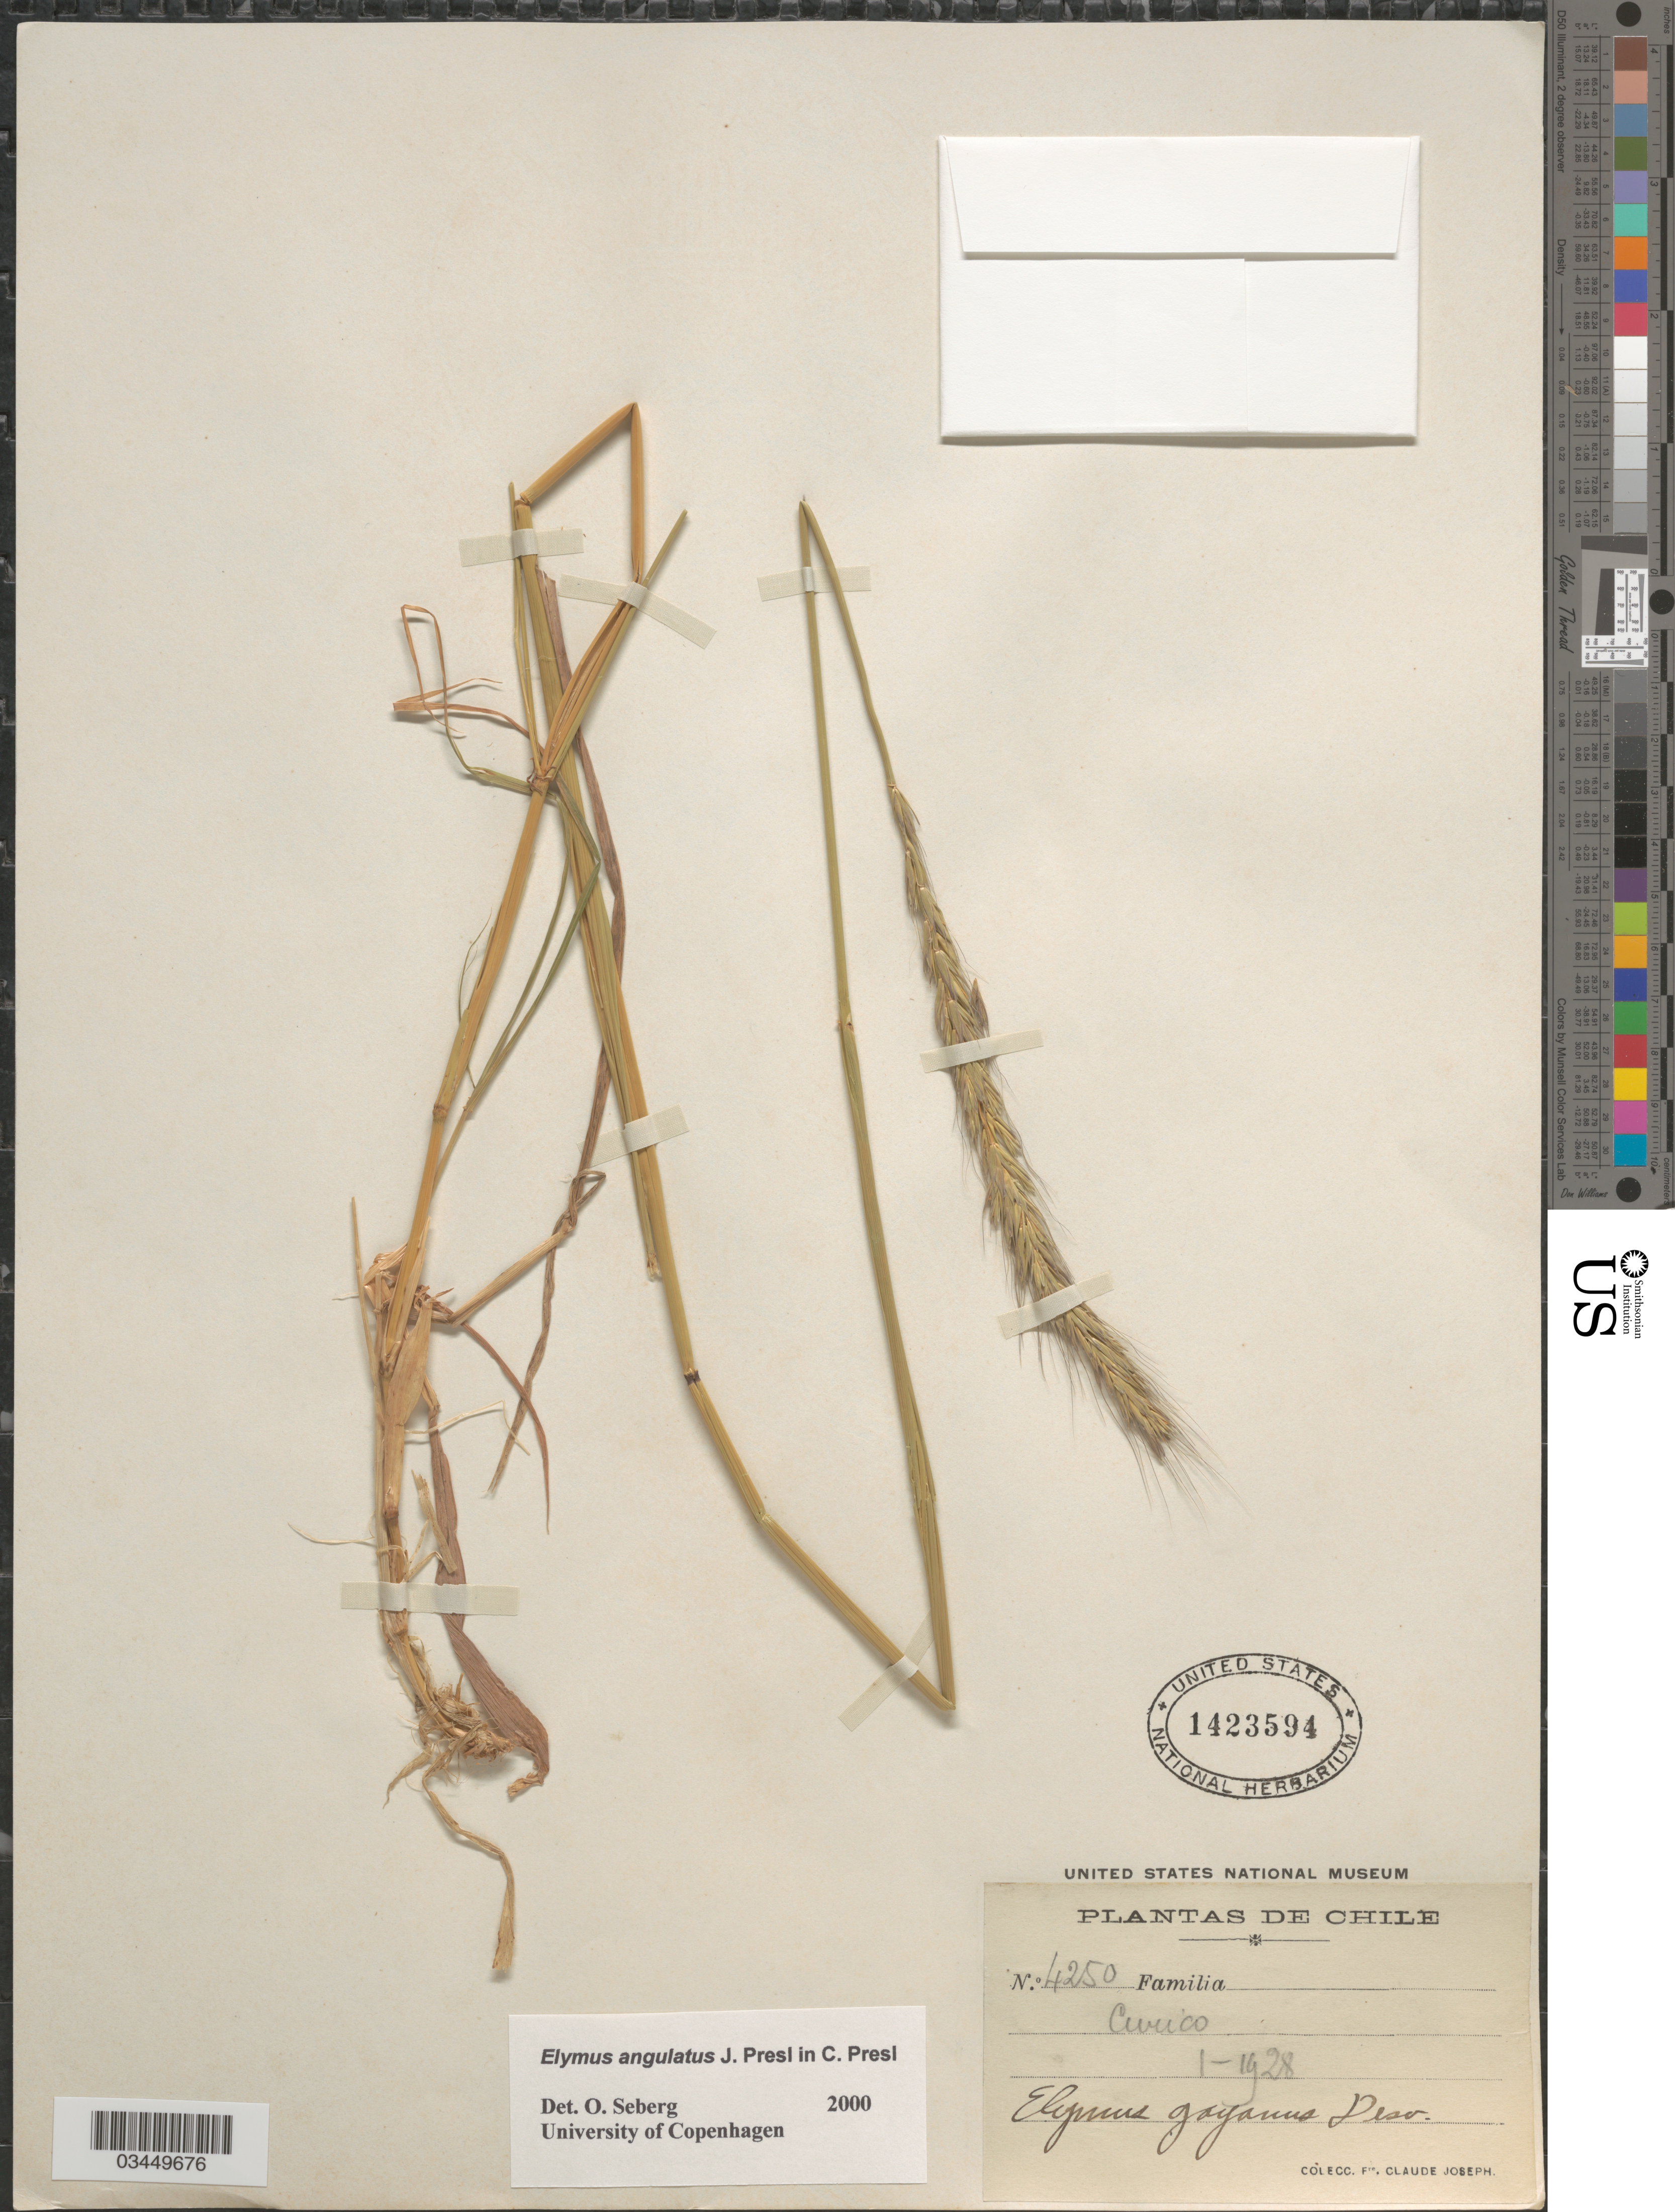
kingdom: Plantae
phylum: Tracheophyta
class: Liliopsida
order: Poales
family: Poaceae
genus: Elymus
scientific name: Elymus angulatus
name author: J. Presl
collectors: Bro. Claude-Joseph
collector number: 4250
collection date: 1928-01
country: Chile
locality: Curico.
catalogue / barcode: US 1423594